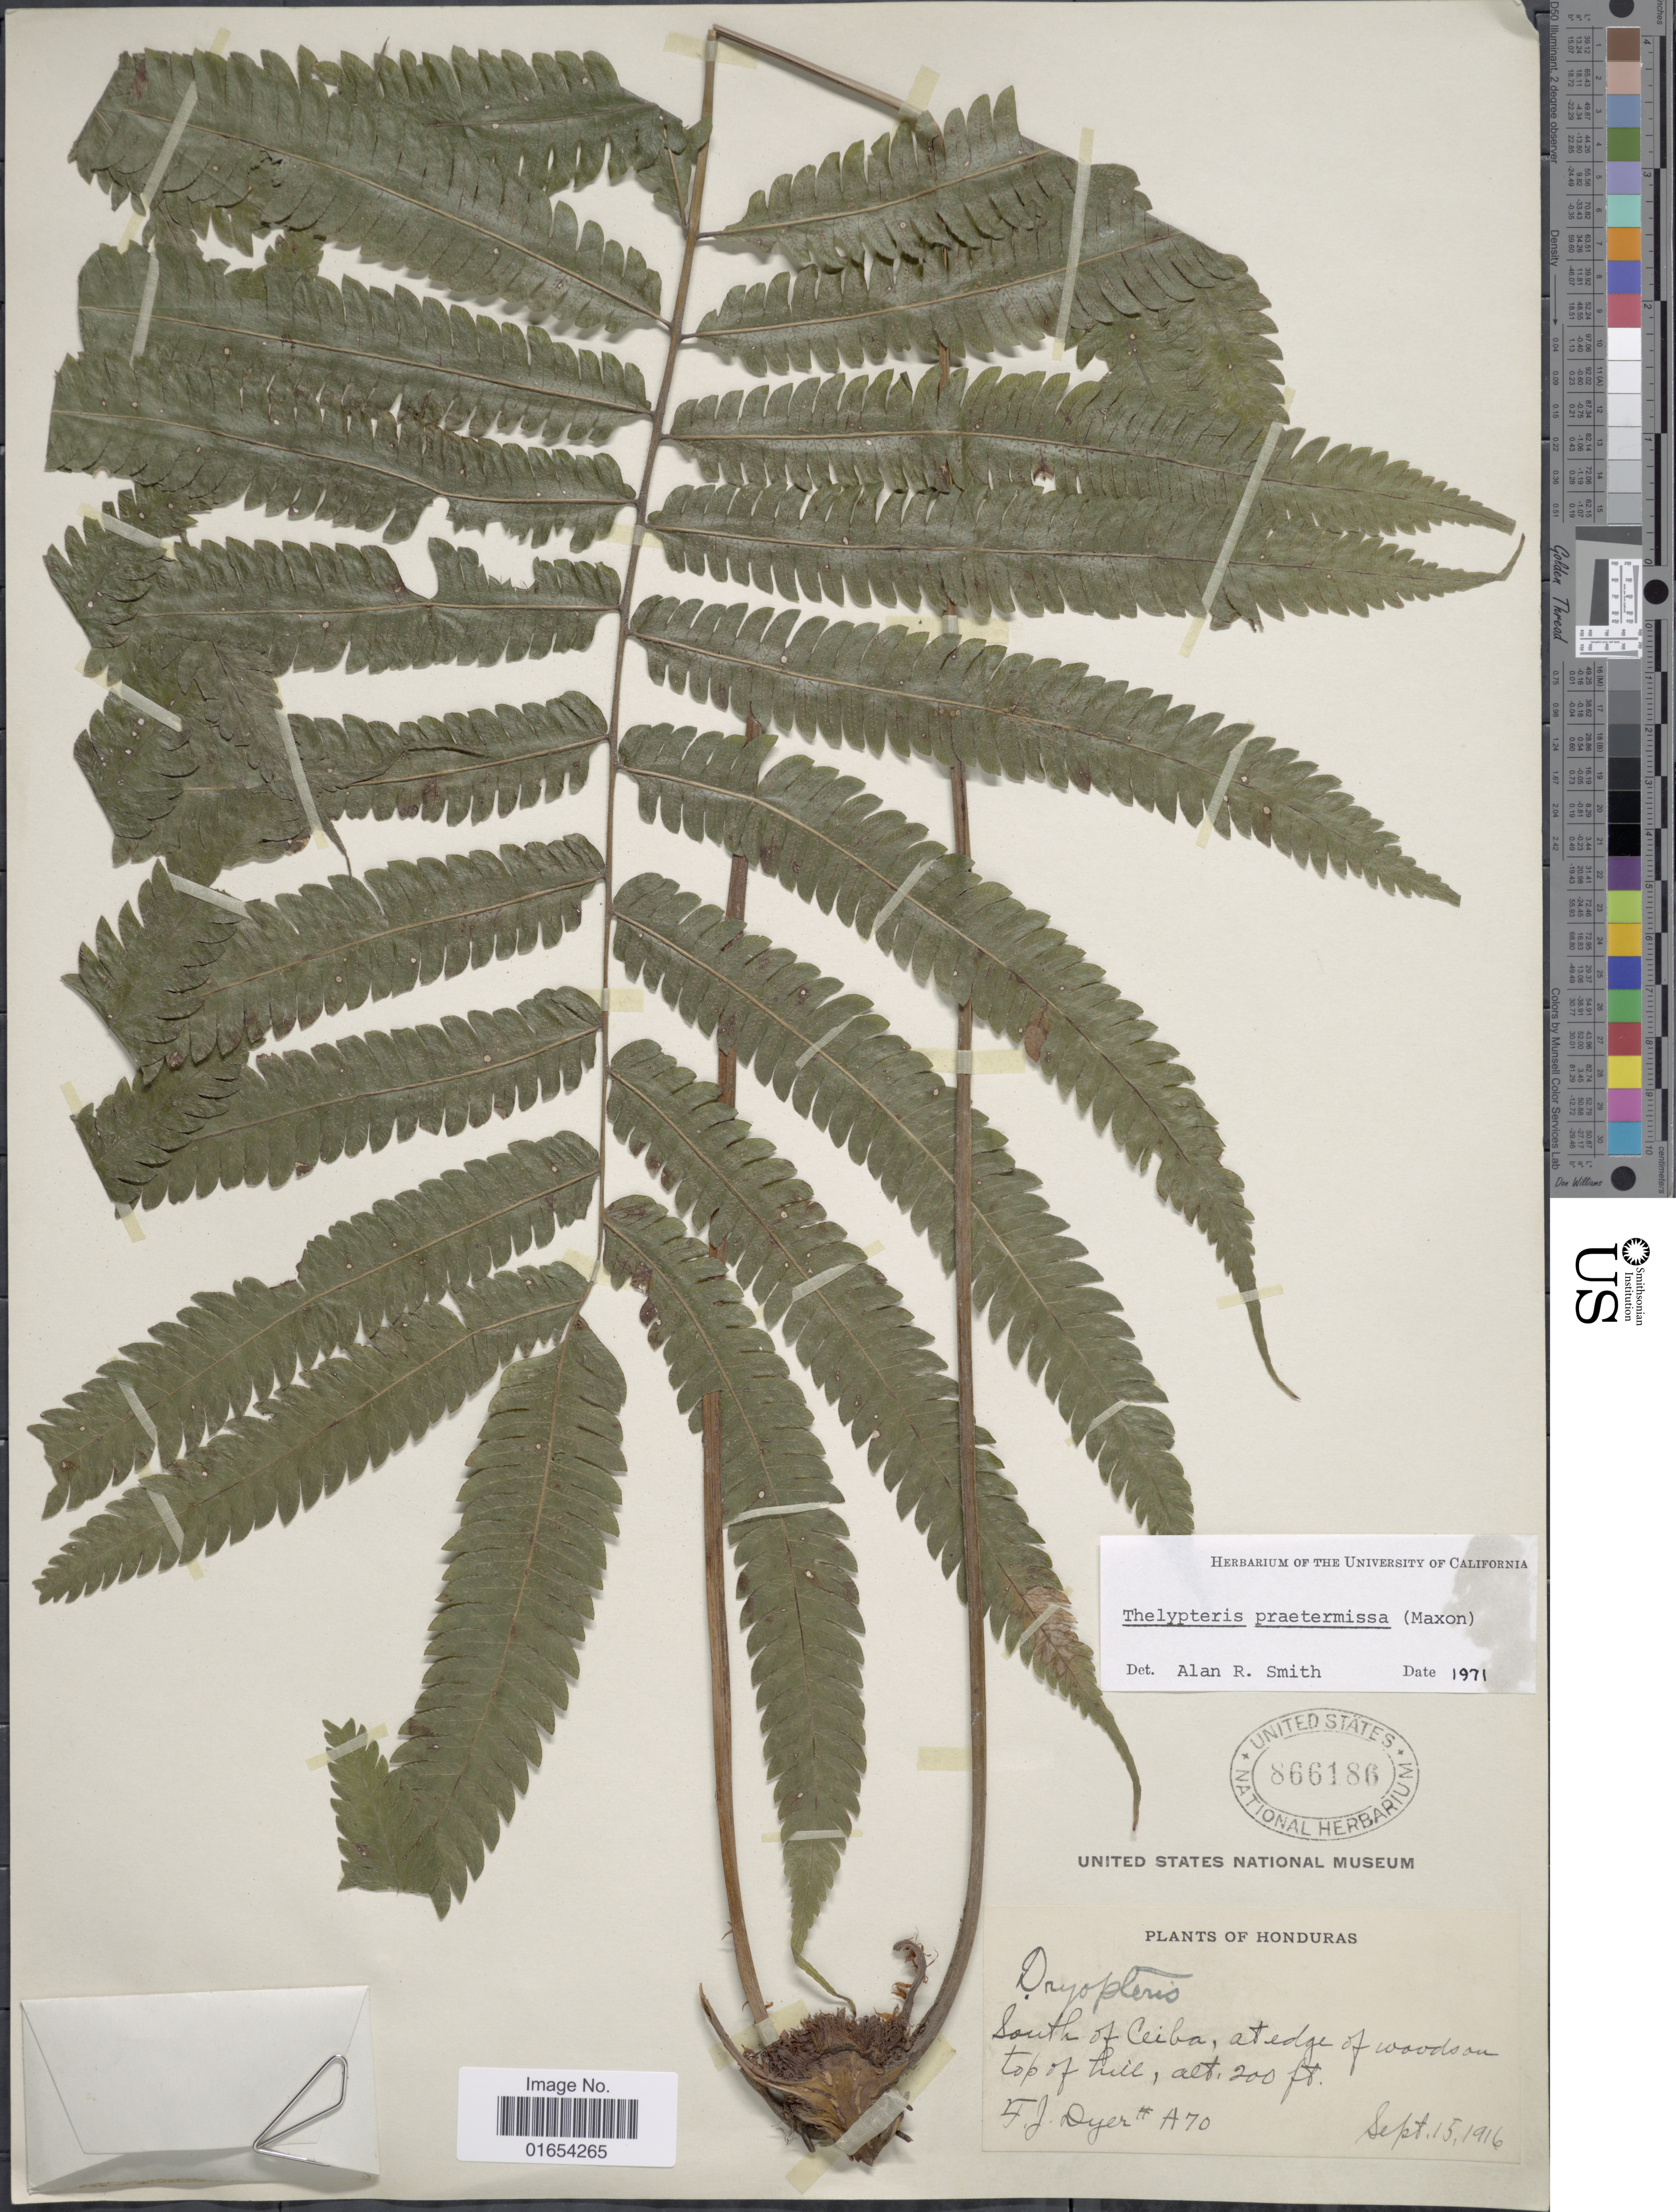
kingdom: Plantae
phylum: Tracheophyta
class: Polypodiopsida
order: Polypodiales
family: Thelypteridaceae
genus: Goniopteris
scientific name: Goniopteris praetermissa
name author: (Maxon) Salino & T.E. Almeida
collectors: F. J. Dyer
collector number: A70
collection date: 1916-09-15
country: Honduras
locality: South of Ceiba, at edge of woods on top of hill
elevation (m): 61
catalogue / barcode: US 866186